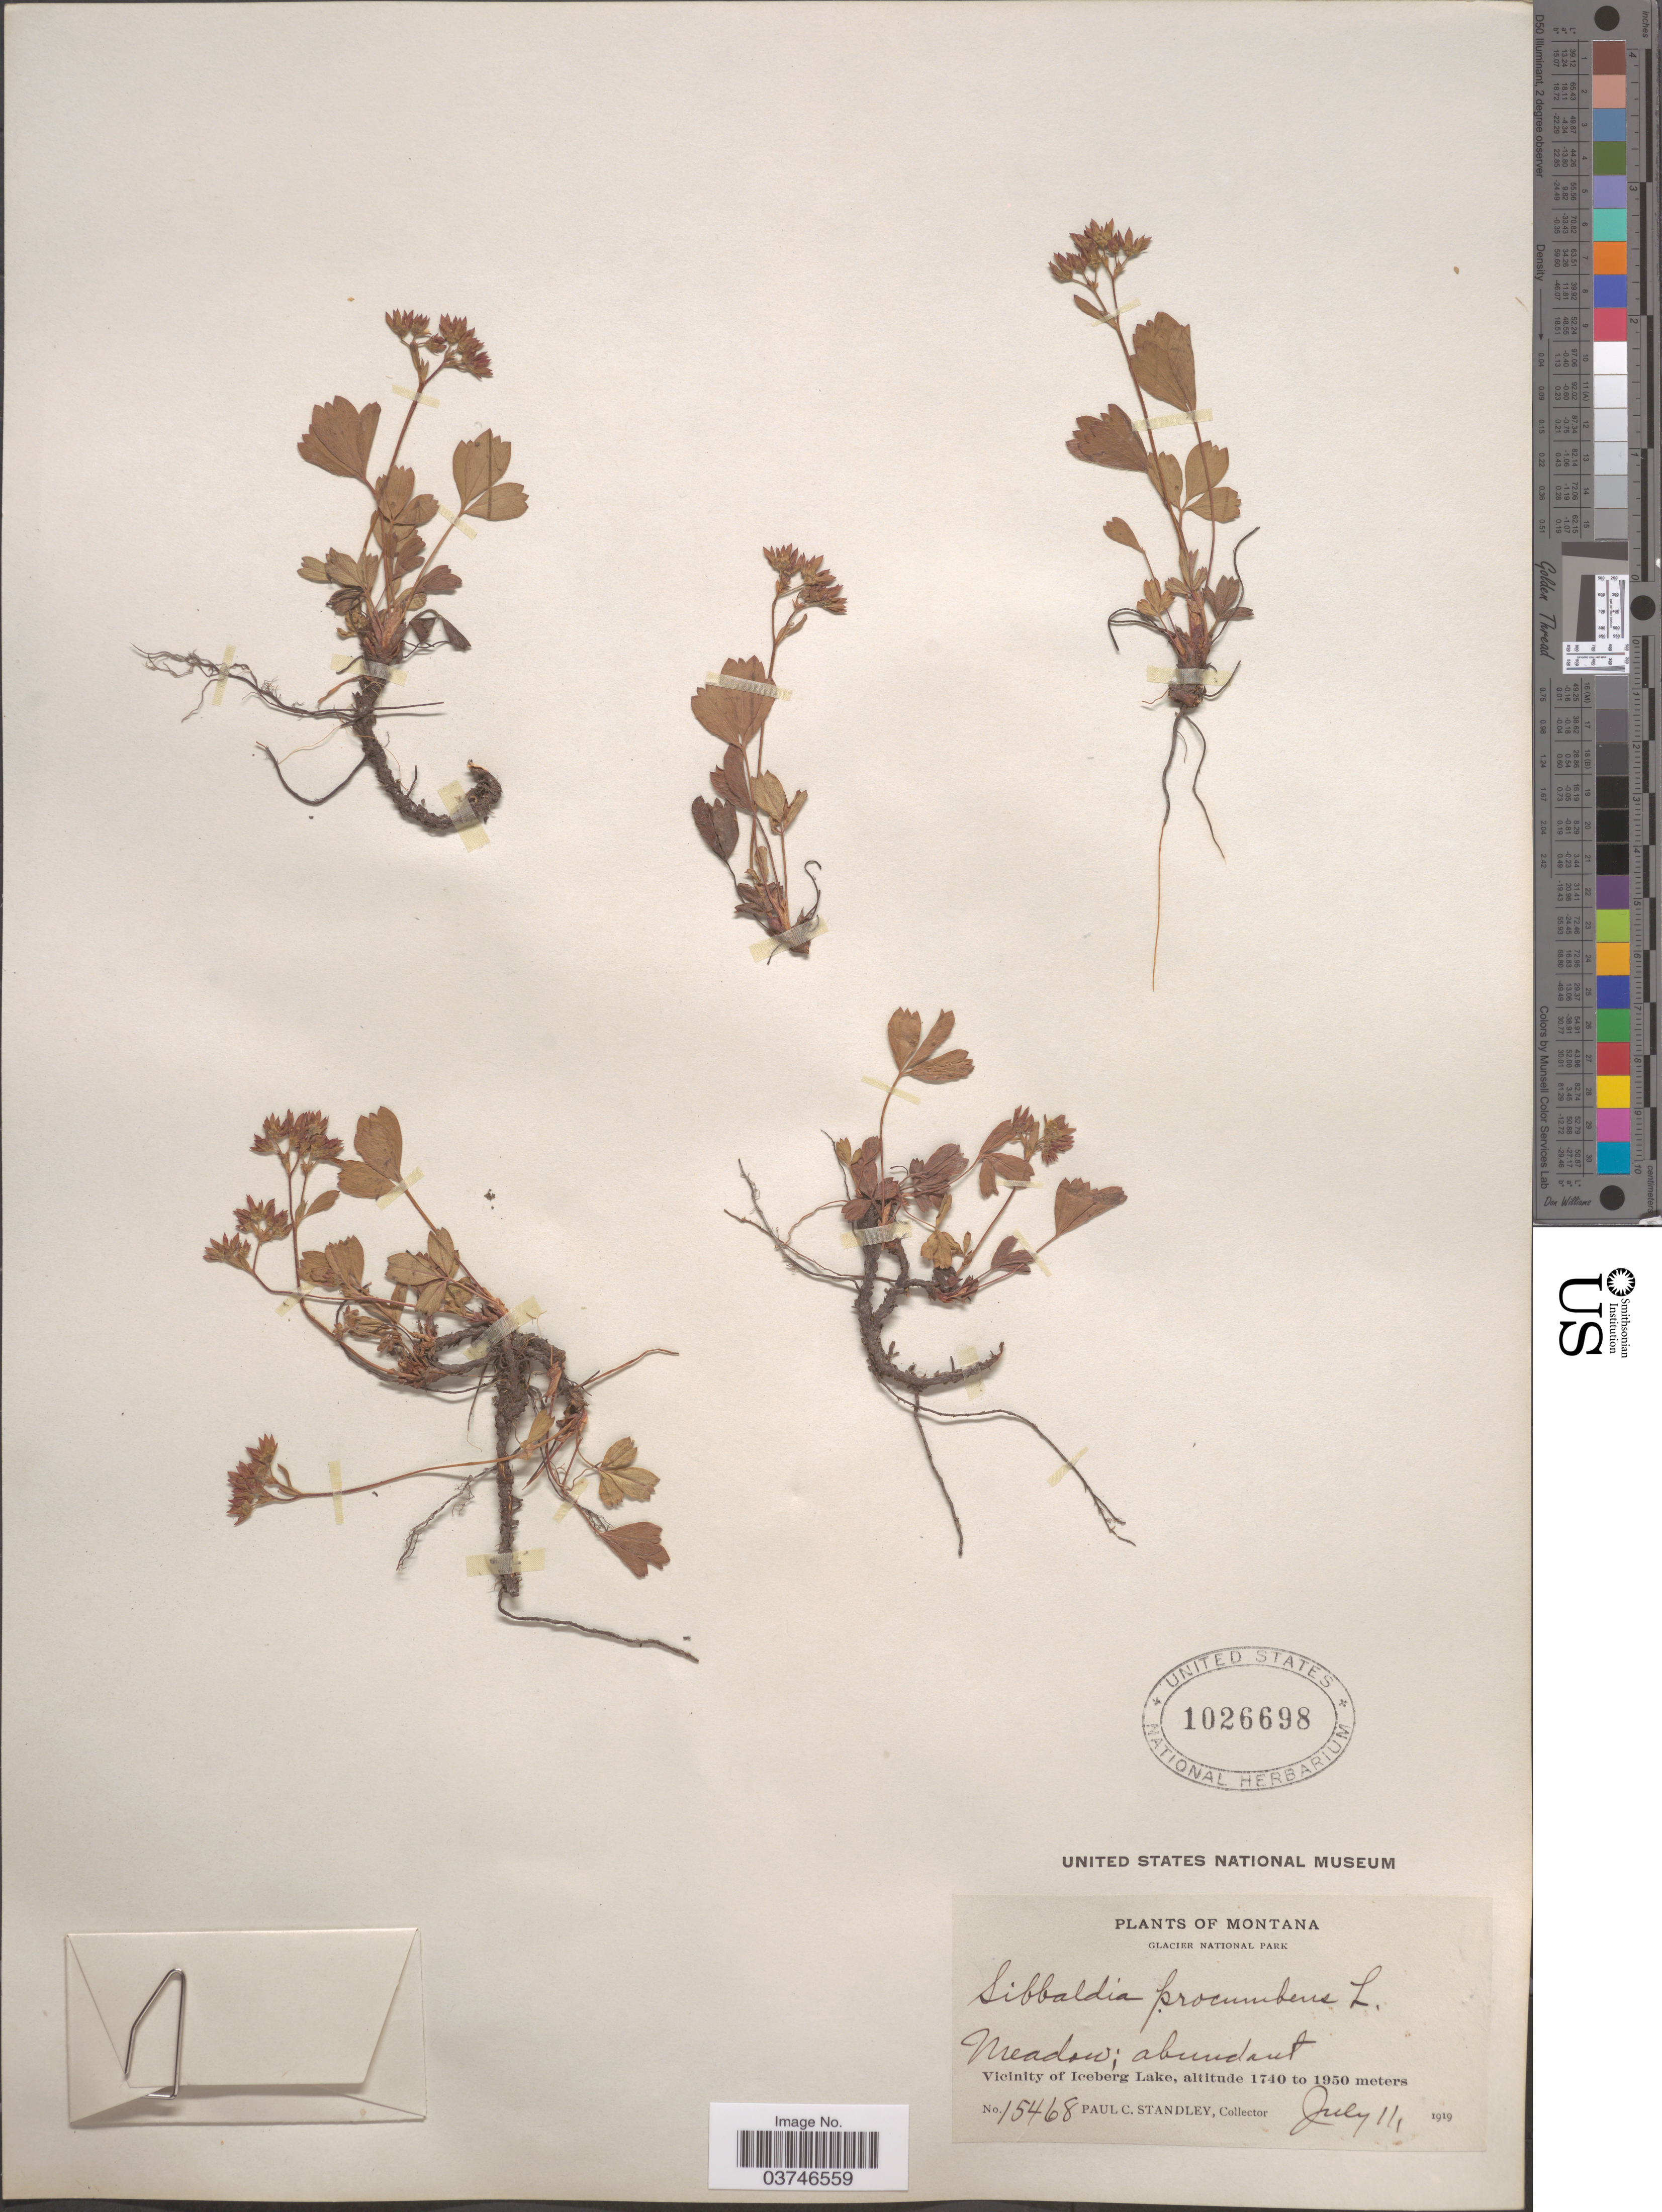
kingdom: Plantae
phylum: Tracheophyta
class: Magnoliopsida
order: Rosales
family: Rosaceae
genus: Sibbaldia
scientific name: Sibbaldia procumbens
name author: L.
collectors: P. C. Standley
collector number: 15468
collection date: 1919-07-11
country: United States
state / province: Montana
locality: Glacier National Park. Vicinity of Iceberg Lake.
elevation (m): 1740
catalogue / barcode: US 1026698